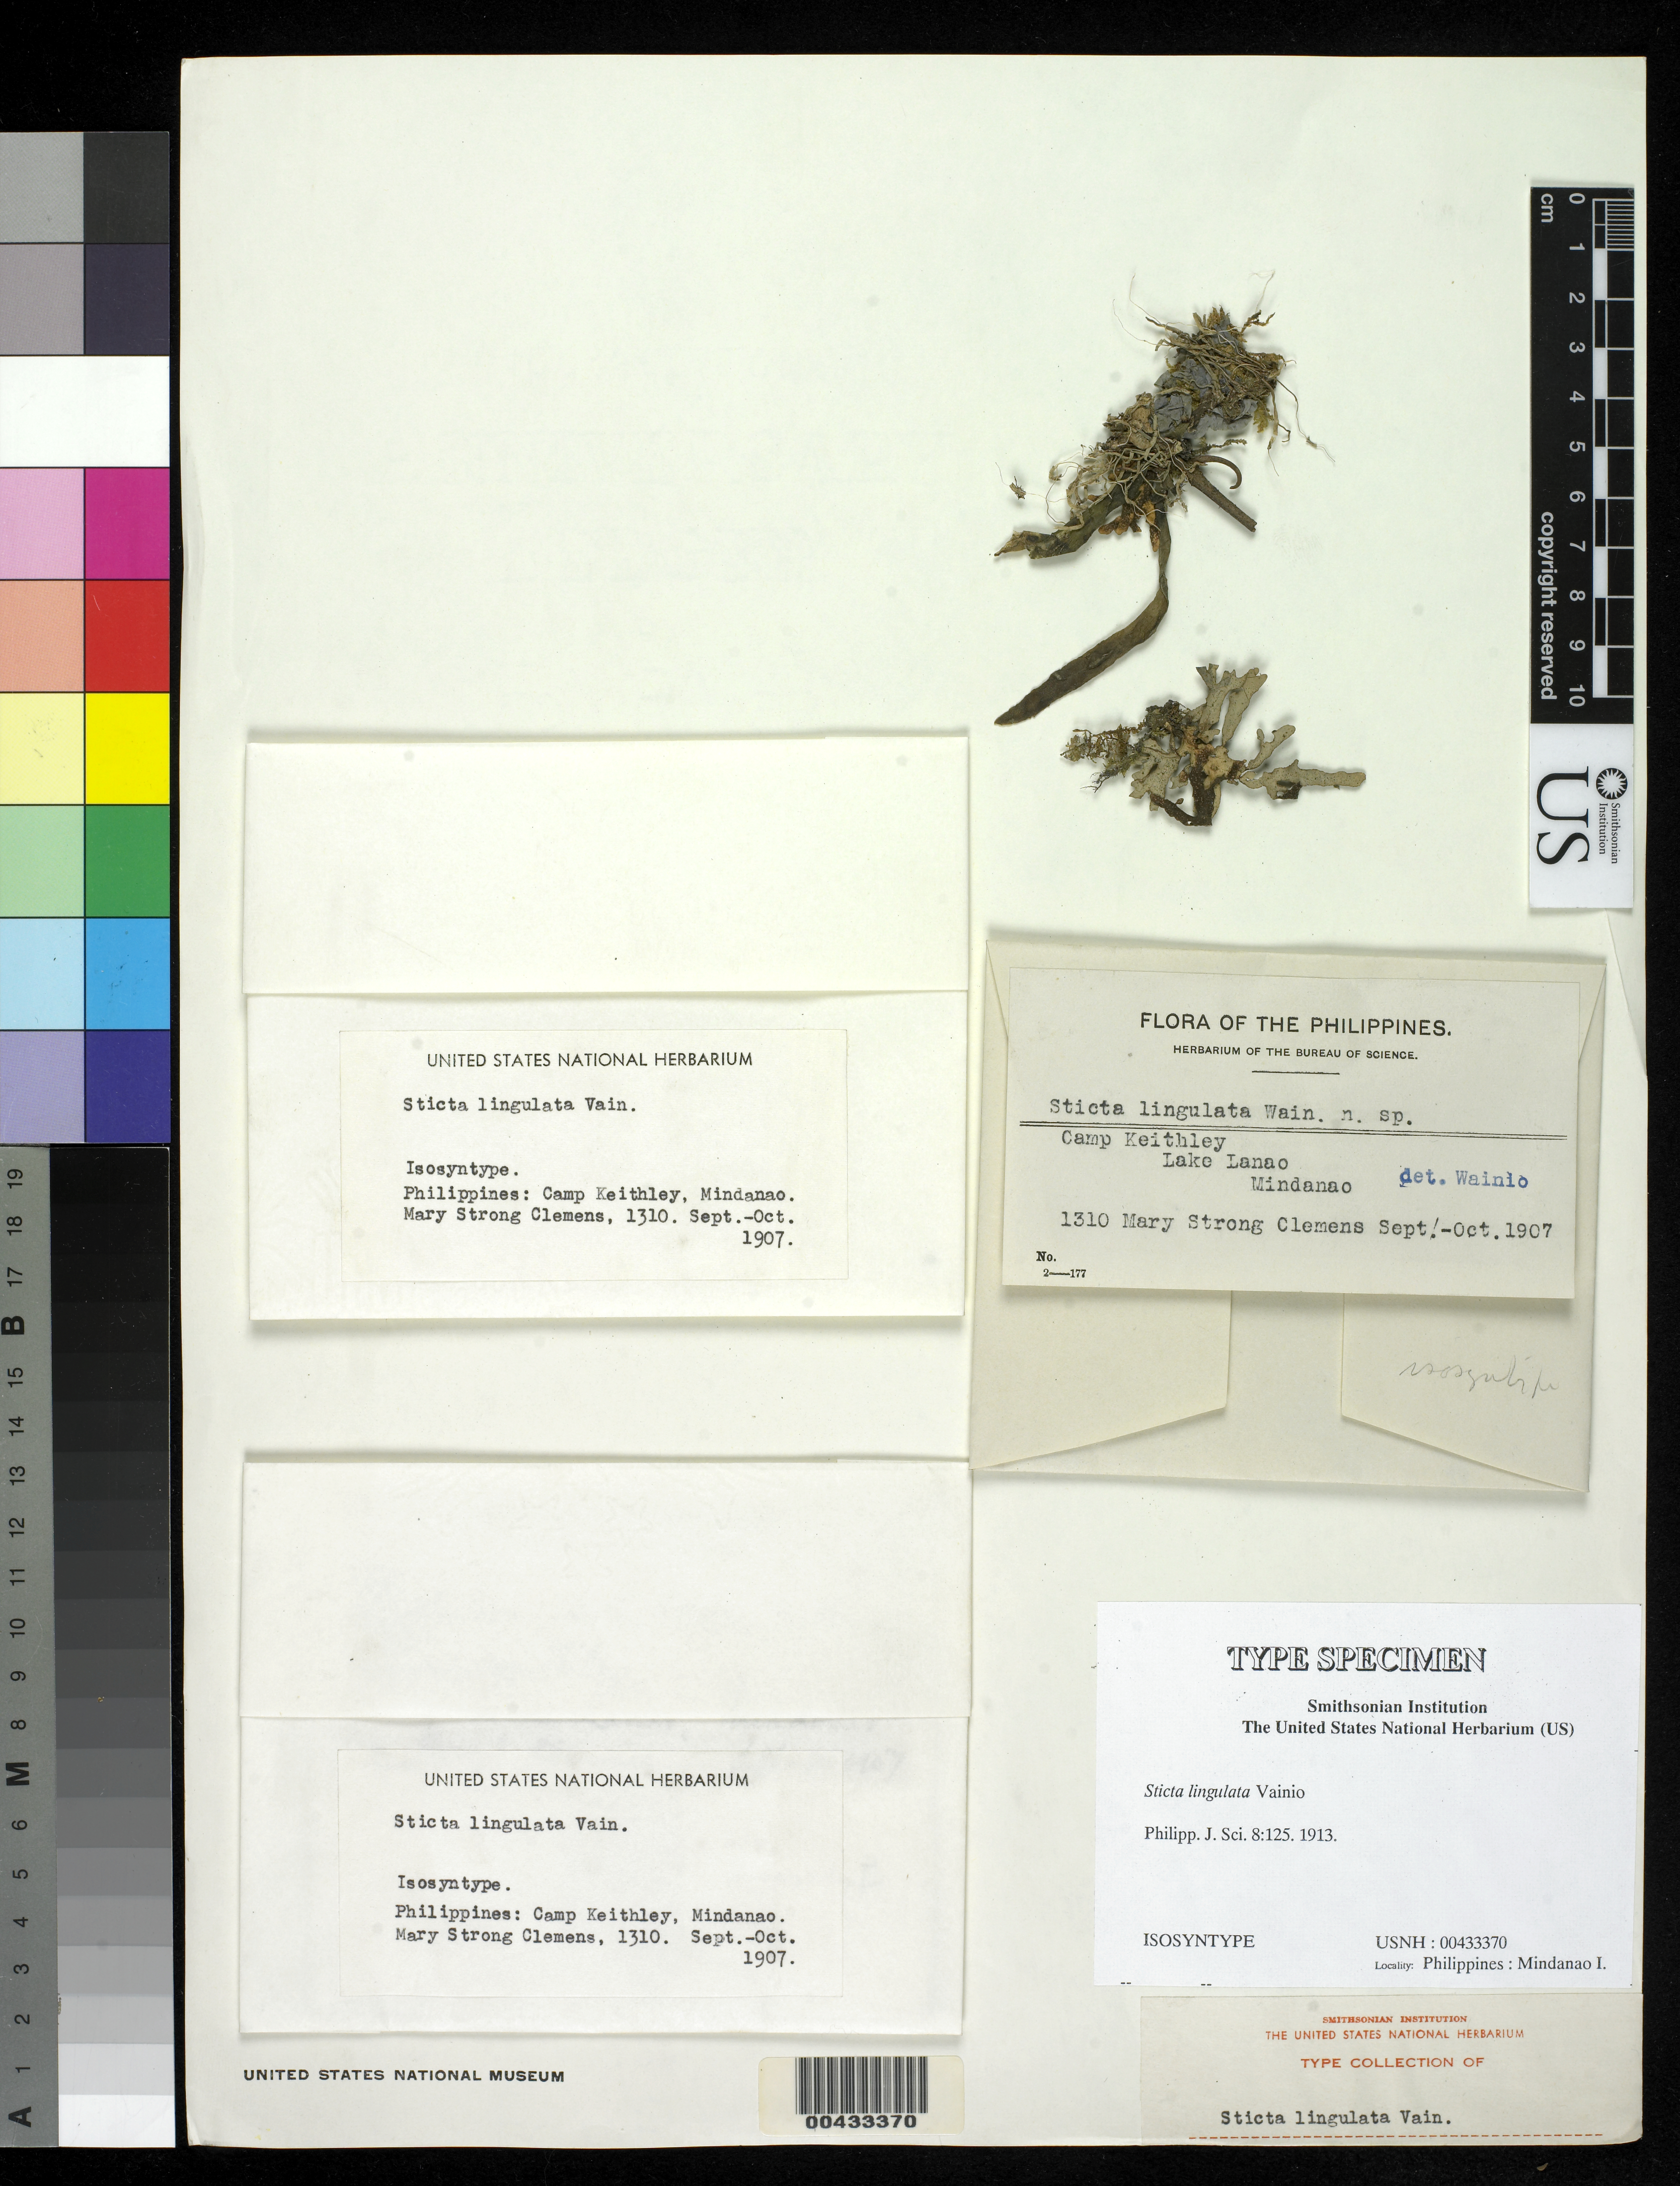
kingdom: Fungi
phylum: Ascomycota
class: Lecanoromycetes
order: Peltigerales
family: Lobariaceae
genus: Sticta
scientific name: Sticta lingulata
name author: Vain.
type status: Isosyntype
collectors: M. S. Clemens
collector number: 1310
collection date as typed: Sep 1907 to -- Oct 1907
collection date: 1907-09/1907-10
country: Philippines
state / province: Muslim Mindanao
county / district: Lanao del Sur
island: Mindanao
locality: Camp Keithley, Lake Lanao.